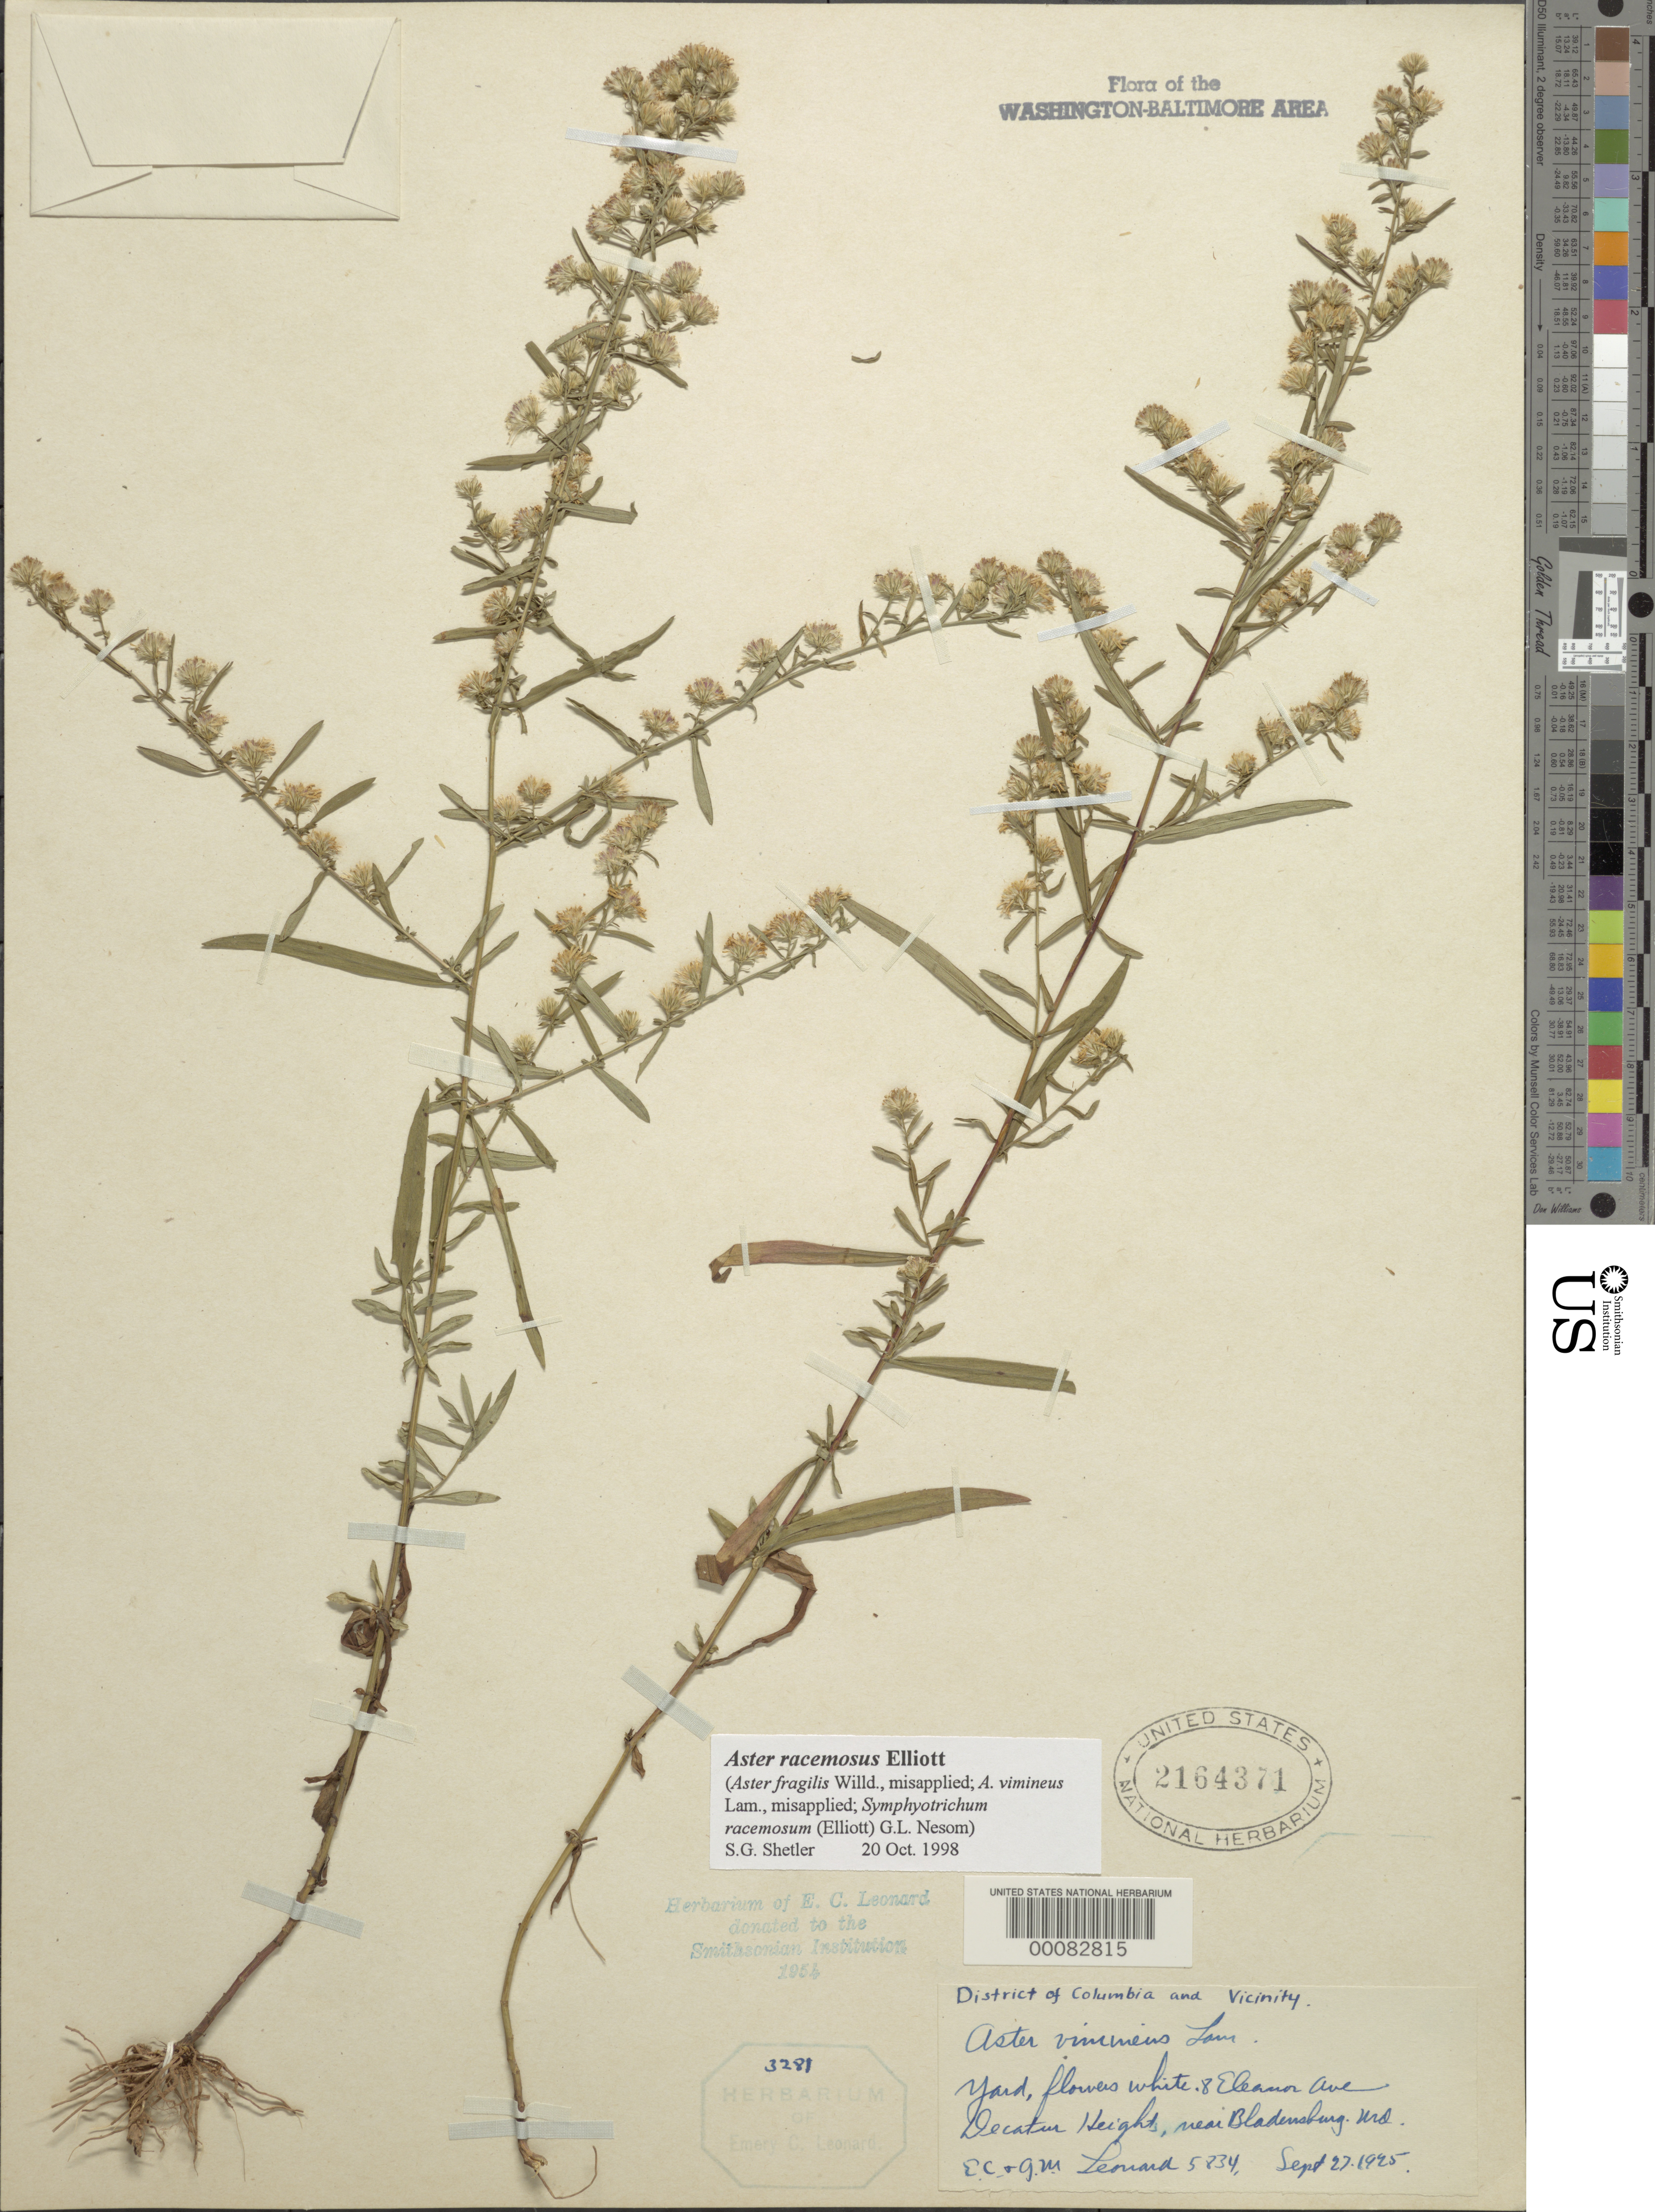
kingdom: Plantae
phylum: Tracheophyta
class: Magnoliopsida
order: Asterales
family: Asteraceae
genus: Symphyotrichum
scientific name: Symphyotrichum racemosum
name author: (Elliott) G.L. Nesom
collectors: E. C. Leonard & G. M. Leonard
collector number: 5834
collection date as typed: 27 Sep 1925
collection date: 1925-09-27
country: United States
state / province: Maryland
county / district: Prince George's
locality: Decatur Heights, Bladensburg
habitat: Yard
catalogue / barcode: US 2164371